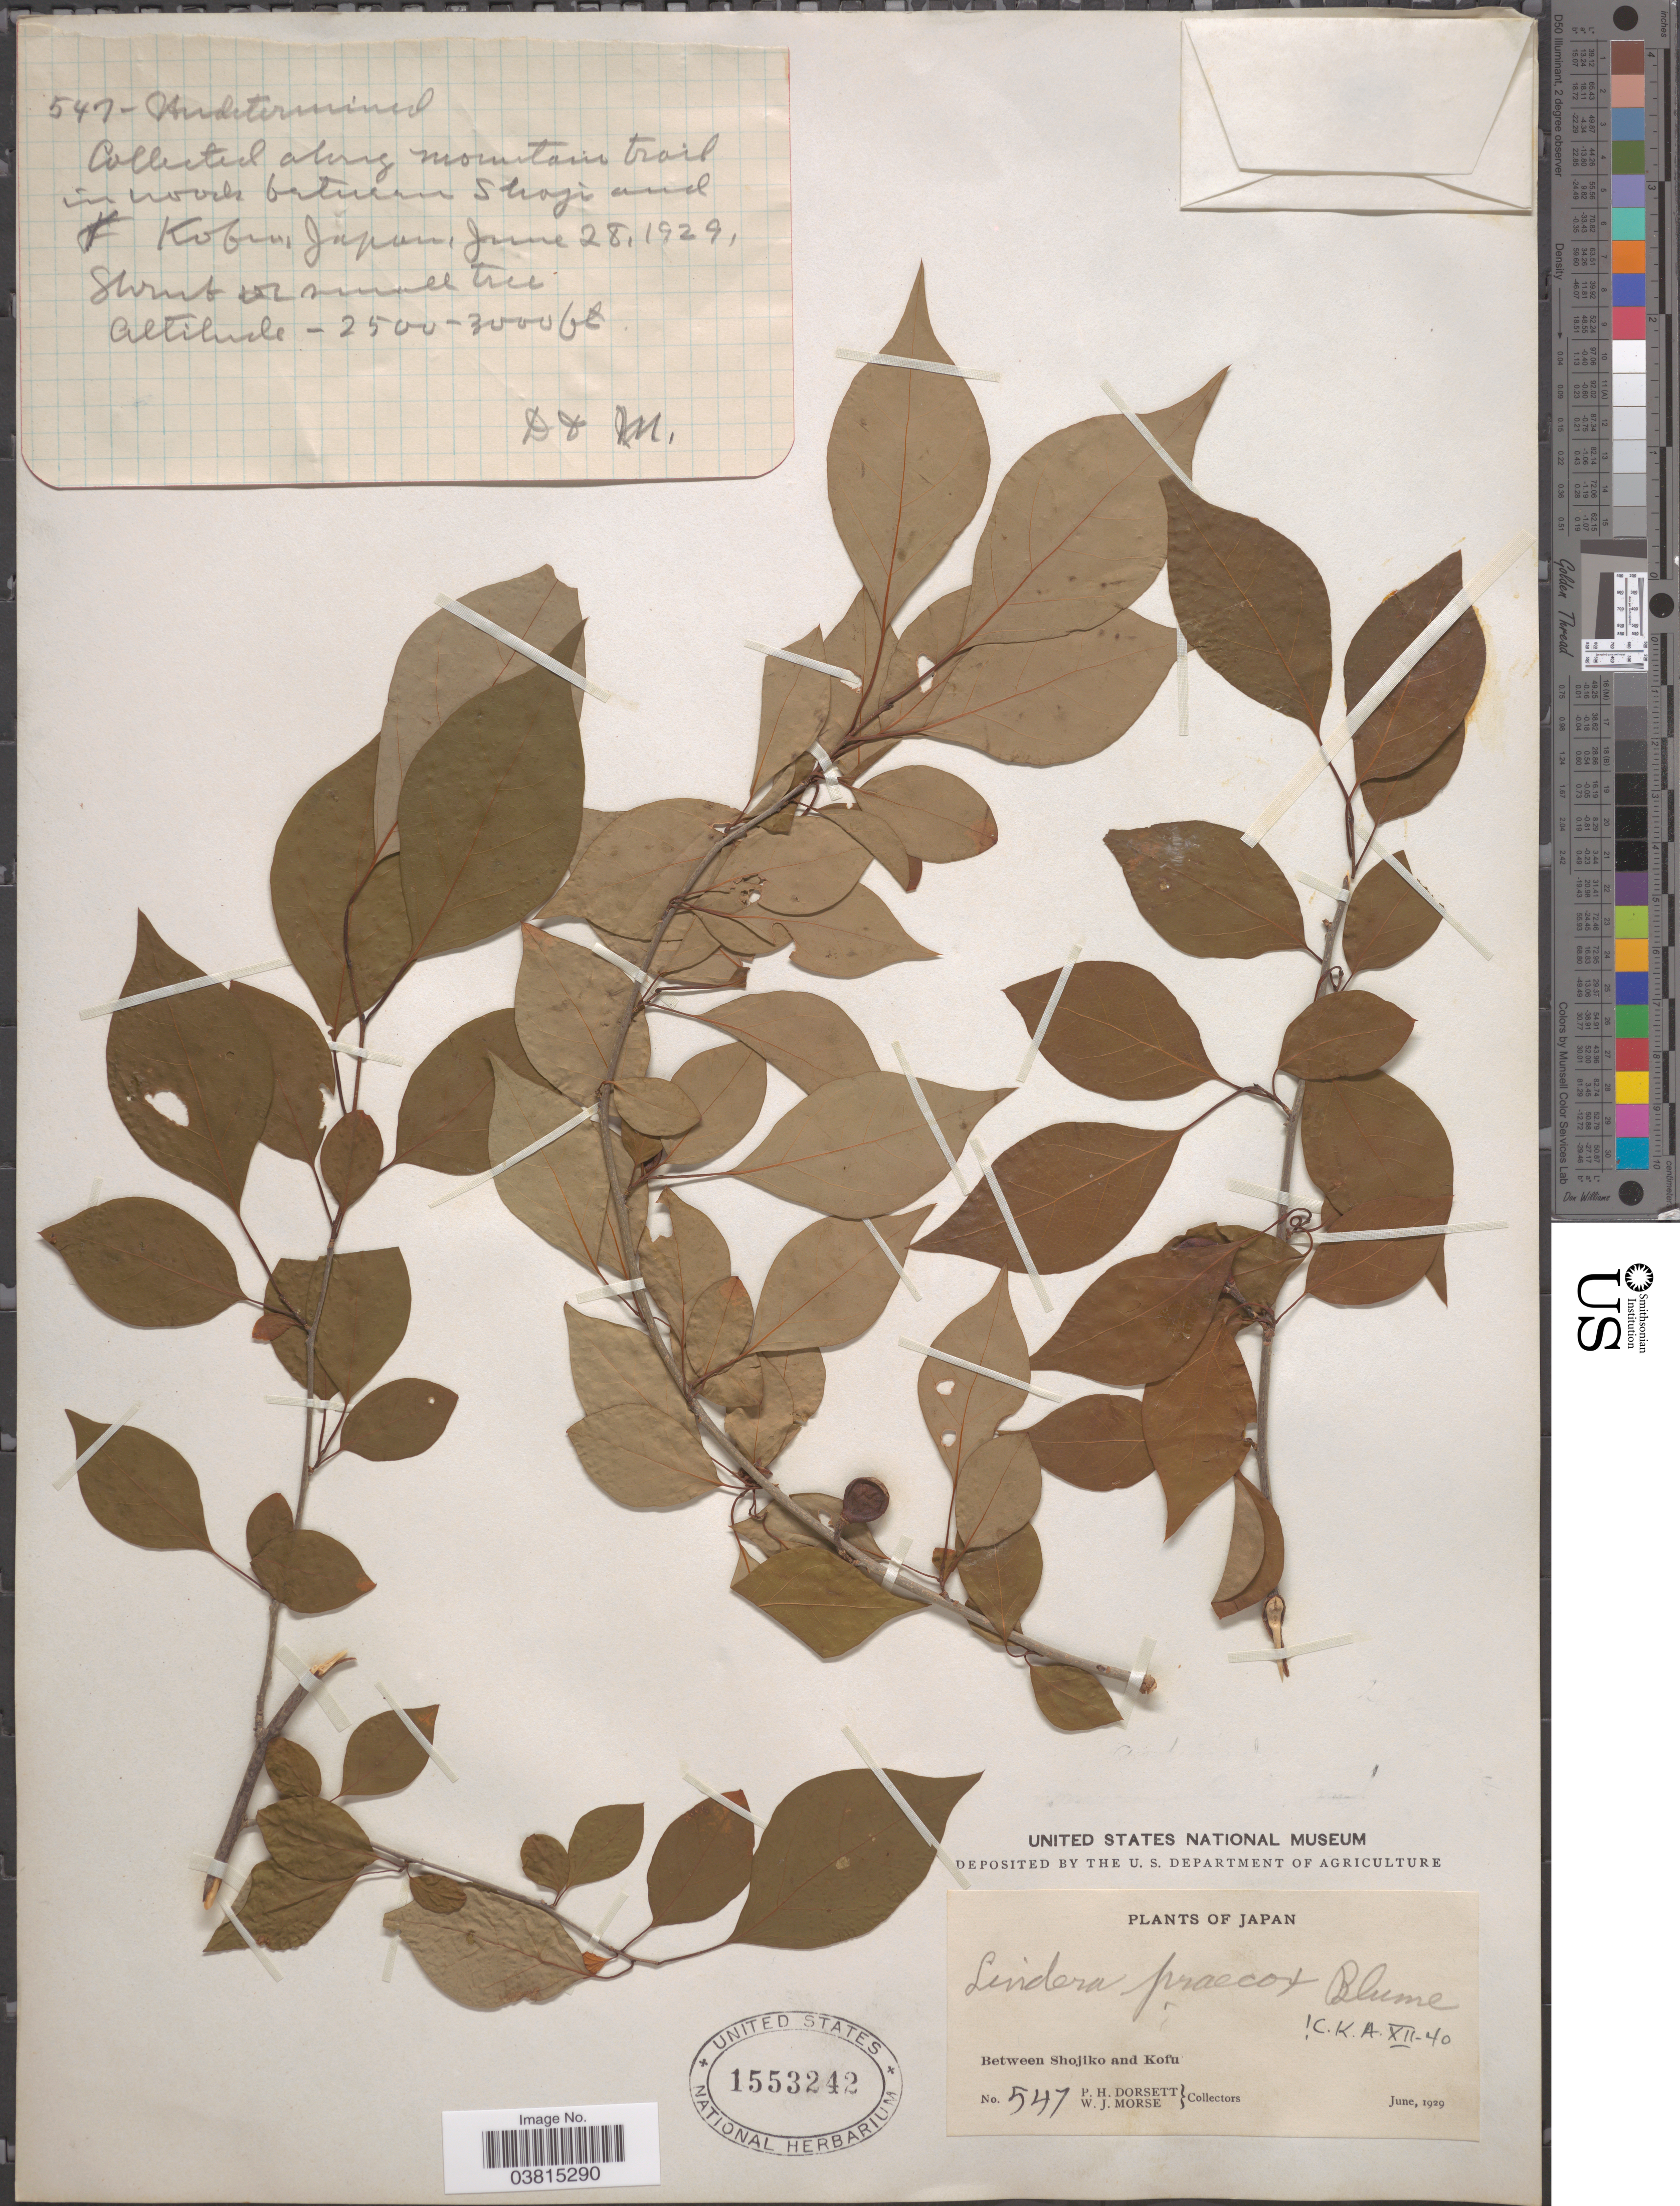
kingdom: Plantae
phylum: Tracheophyta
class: Magnoliopsida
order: Laurales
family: Lauraceae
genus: Lindera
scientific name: Lindera praecox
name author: (Siebold & Zucc.) Blume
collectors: P. H. Dorsett & W. J. Morse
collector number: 547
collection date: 1929-06-28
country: Japan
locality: Between Shojiko and Kofu.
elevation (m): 762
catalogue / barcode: US 1553242